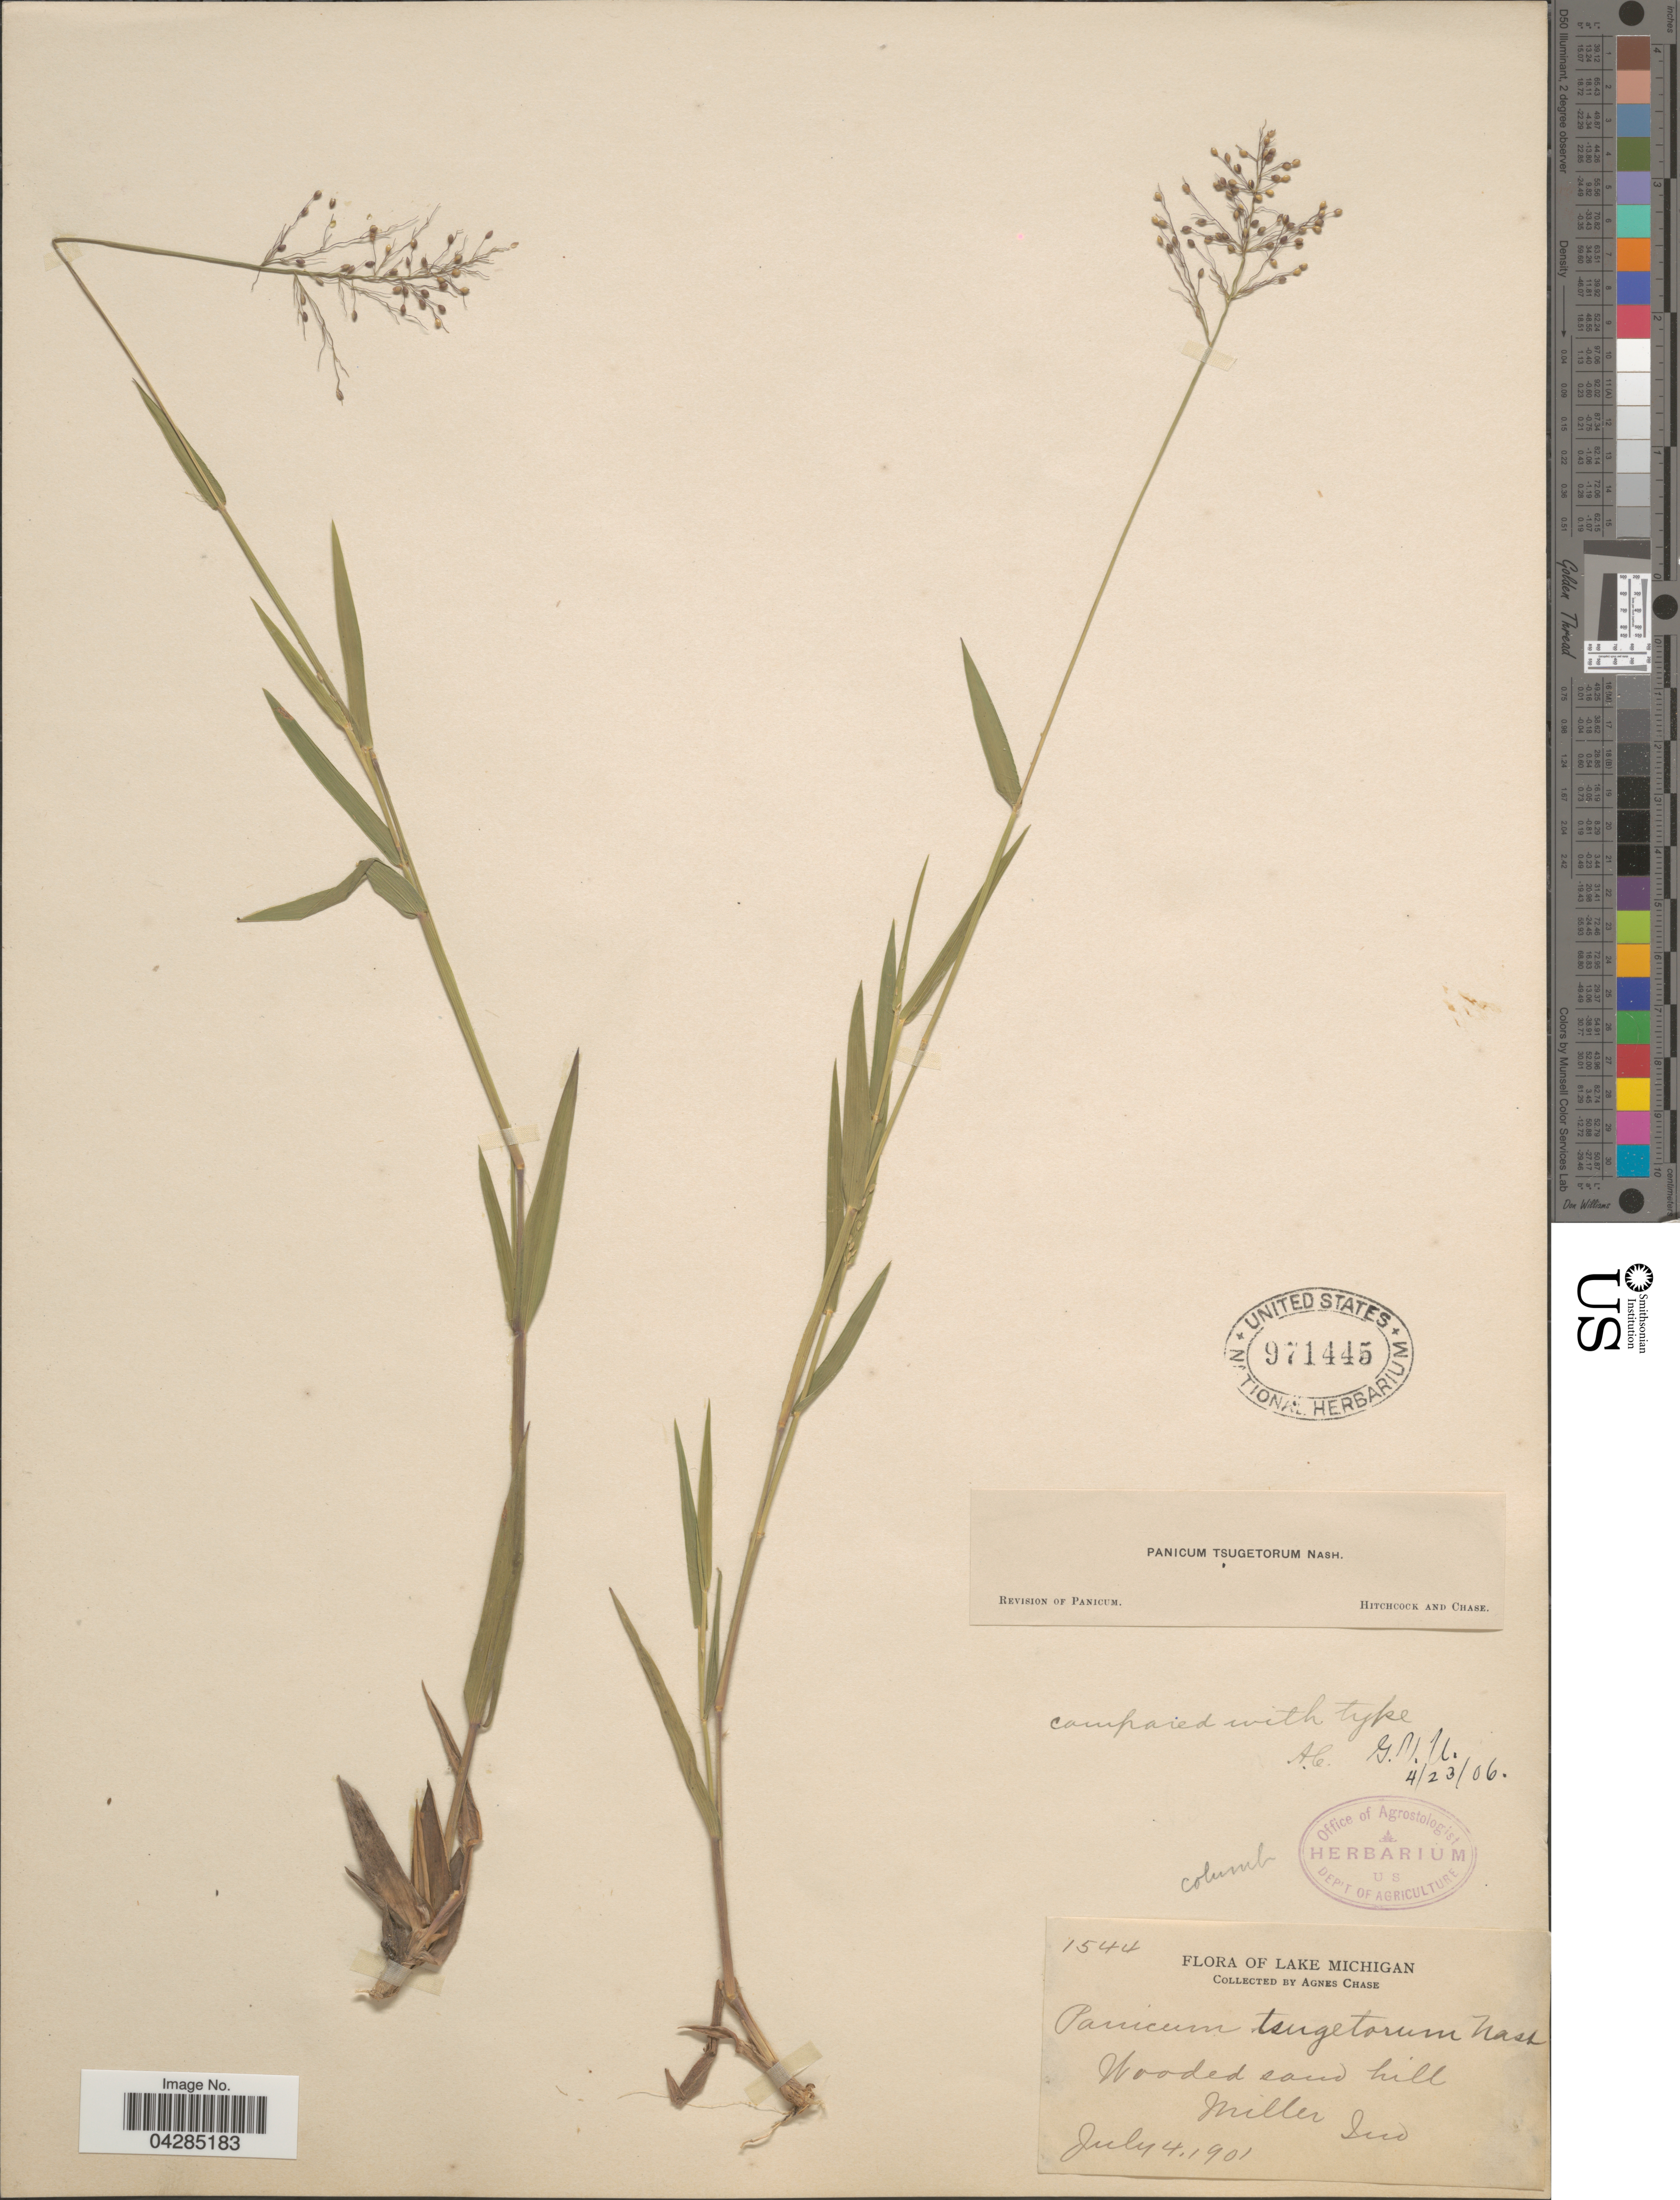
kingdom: Plantae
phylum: Tracheophyta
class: Liliopsida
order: Poales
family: Poaceae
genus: Dichanthelium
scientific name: Dichanthelium portoricense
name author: (Desv. ex Ham.) B.F. Hansen & Wunderlin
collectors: A. Chase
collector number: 1544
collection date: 1901-07-04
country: United States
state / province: Indiana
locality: Lake Michigan. Miller.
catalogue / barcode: US 971445